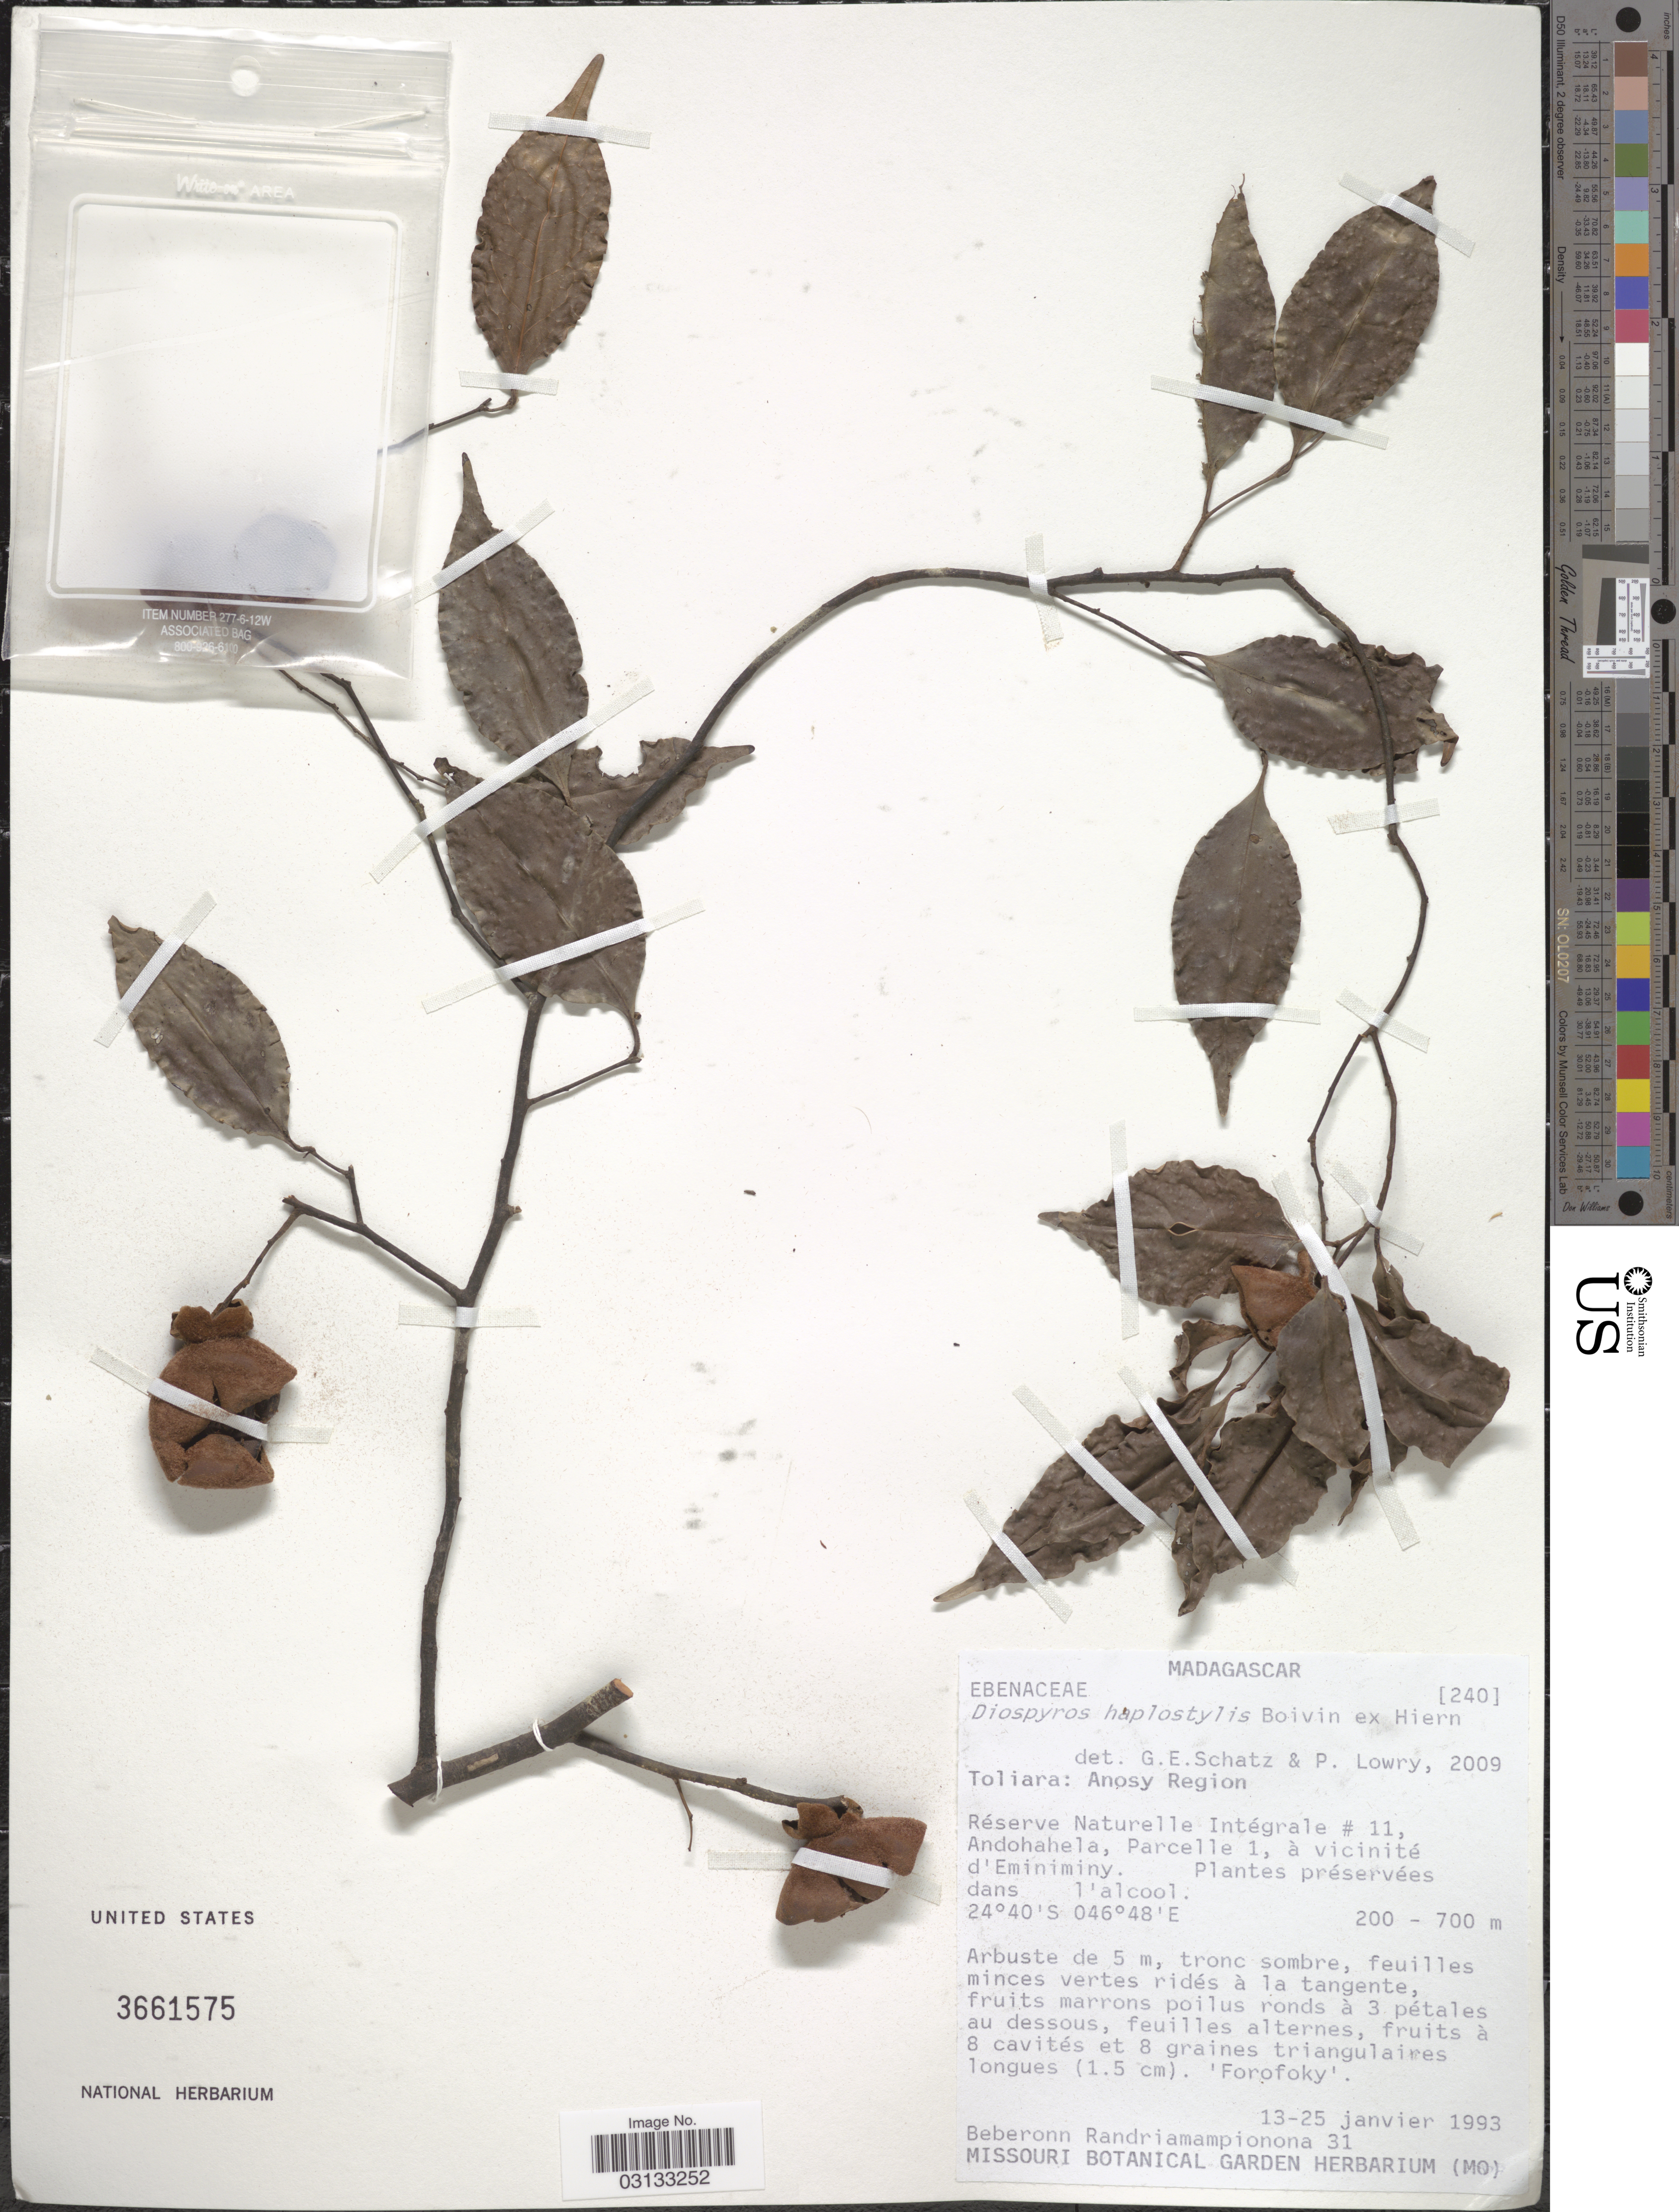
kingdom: Plantae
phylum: Tracheophyta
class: Magnoliopsida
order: Ericales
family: Ebenaceae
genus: Diospyros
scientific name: Diospyros haplostylis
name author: Boivin ex Hiern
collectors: B. Randriamampionona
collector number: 31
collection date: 1993-01-13/1993-01-25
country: Madagascar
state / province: Anosy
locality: Anosy Region. Réserve Naturelle Intégrale #11, Andohahela, Parcelle 1, à vicinité d'Eminiminy.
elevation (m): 200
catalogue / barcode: US 3661575